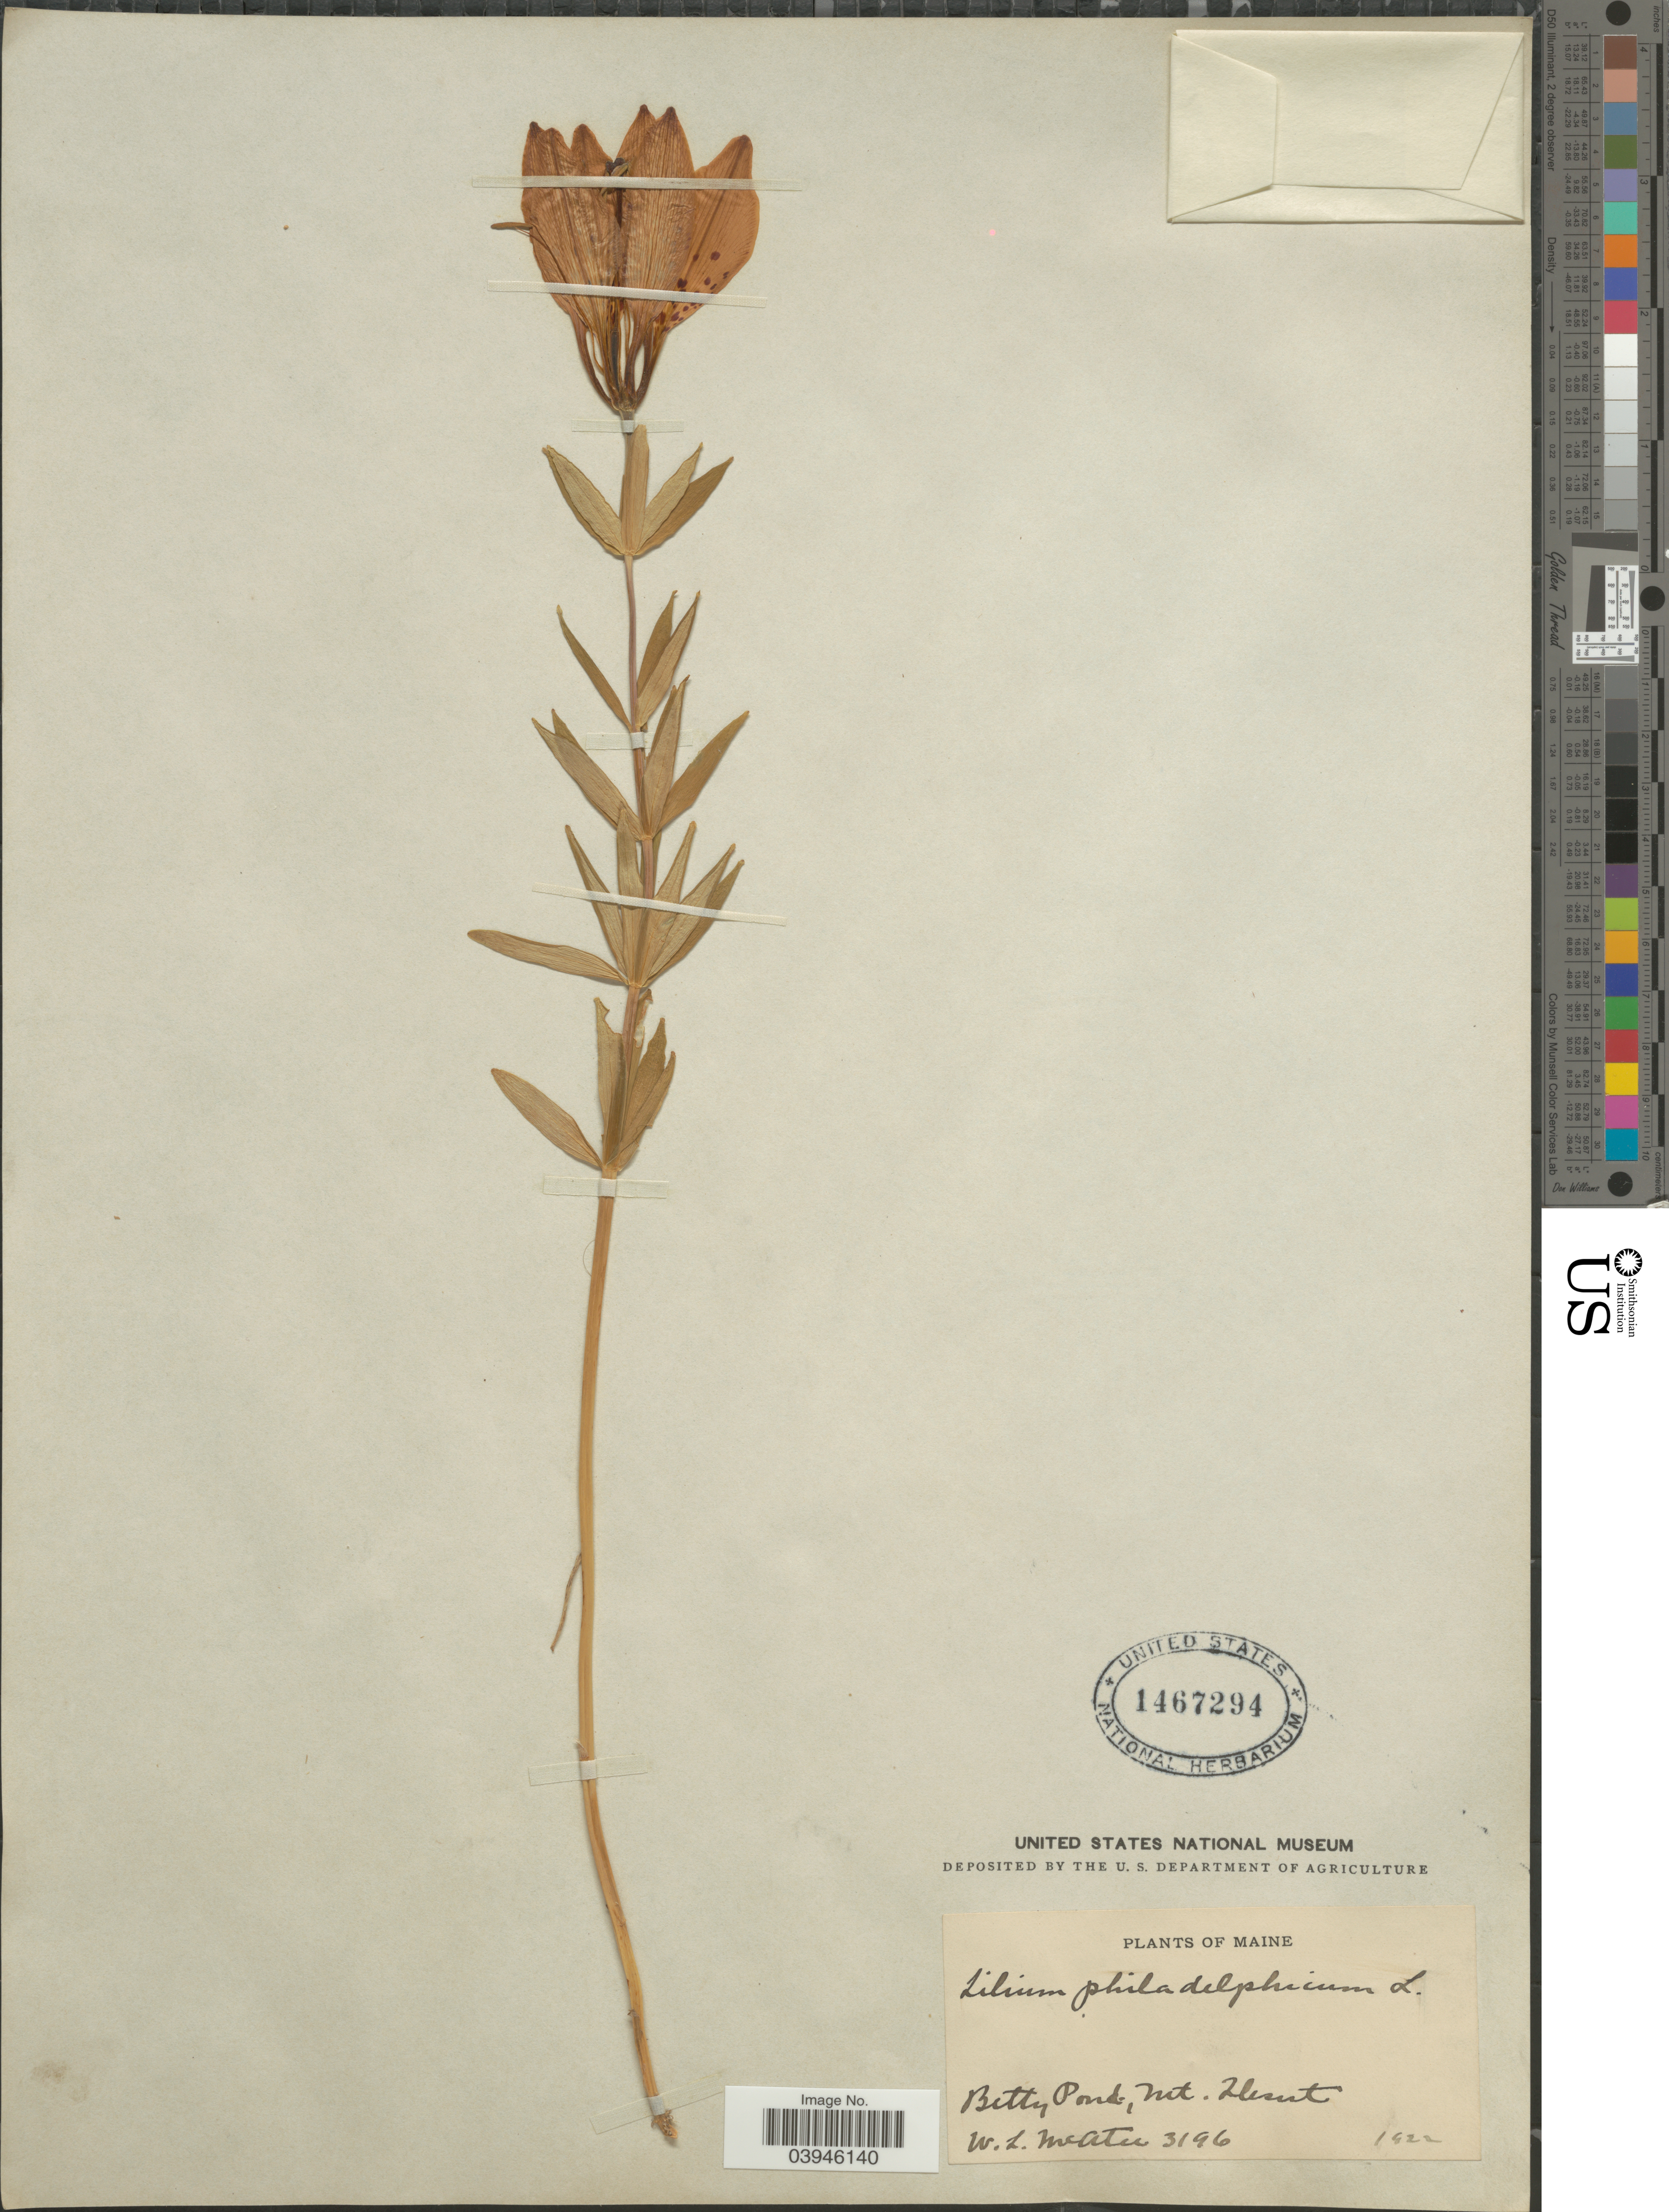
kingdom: Plantae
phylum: Tracheophyta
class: Liliopsida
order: Liliales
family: Liliaceae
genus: Lilium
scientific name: Lilium philadelphicum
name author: L.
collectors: W. McAtee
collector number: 3196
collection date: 1922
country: United States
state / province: Maine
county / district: Hancock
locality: Betty Pond, Mt. Desert.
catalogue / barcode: US 1467294